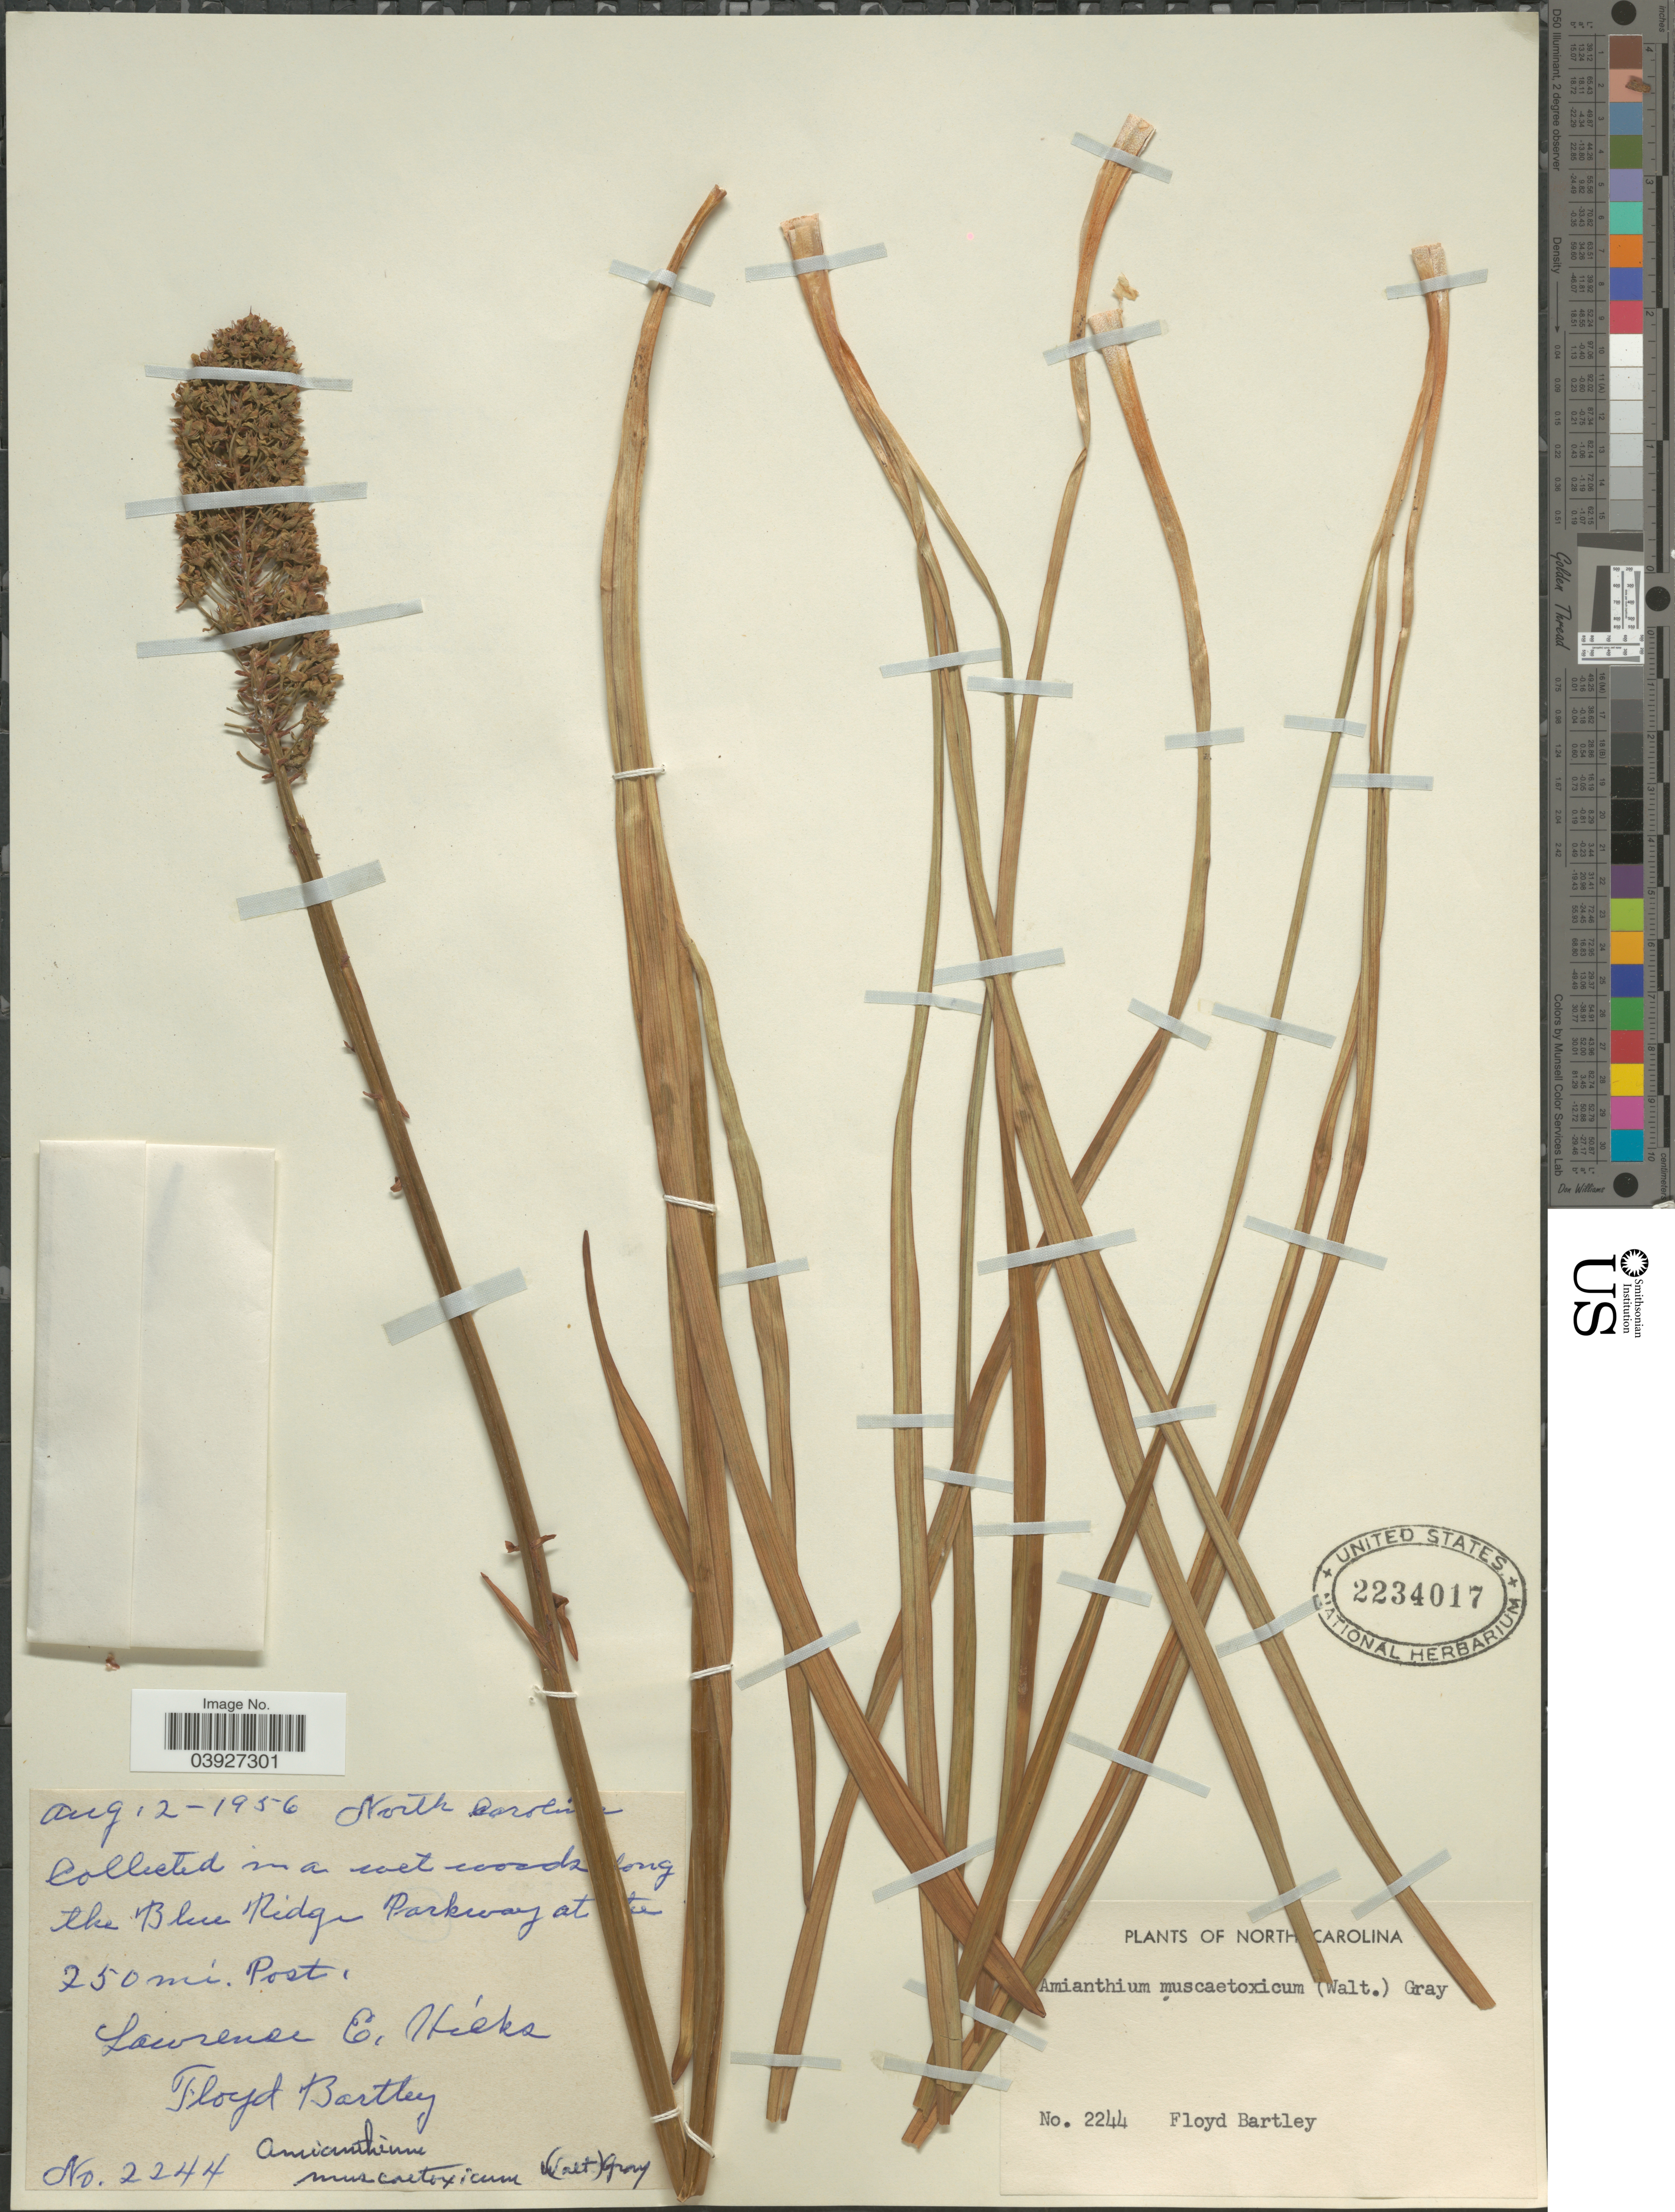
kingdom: Plantae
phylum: Tracheophyta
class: Liliopsida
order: Liliales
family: Melanthiaceae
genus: Amianthium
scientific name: Amianthium muscitoxicum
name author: (Walter) A. Gray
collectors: L. E. Hicks & F. Bartley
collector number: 2244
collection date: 1956-08-12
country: United States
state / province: North Carolina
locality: Along the Blue ridge Parkway at the 250 mi. Post.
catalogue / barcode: US 2234017